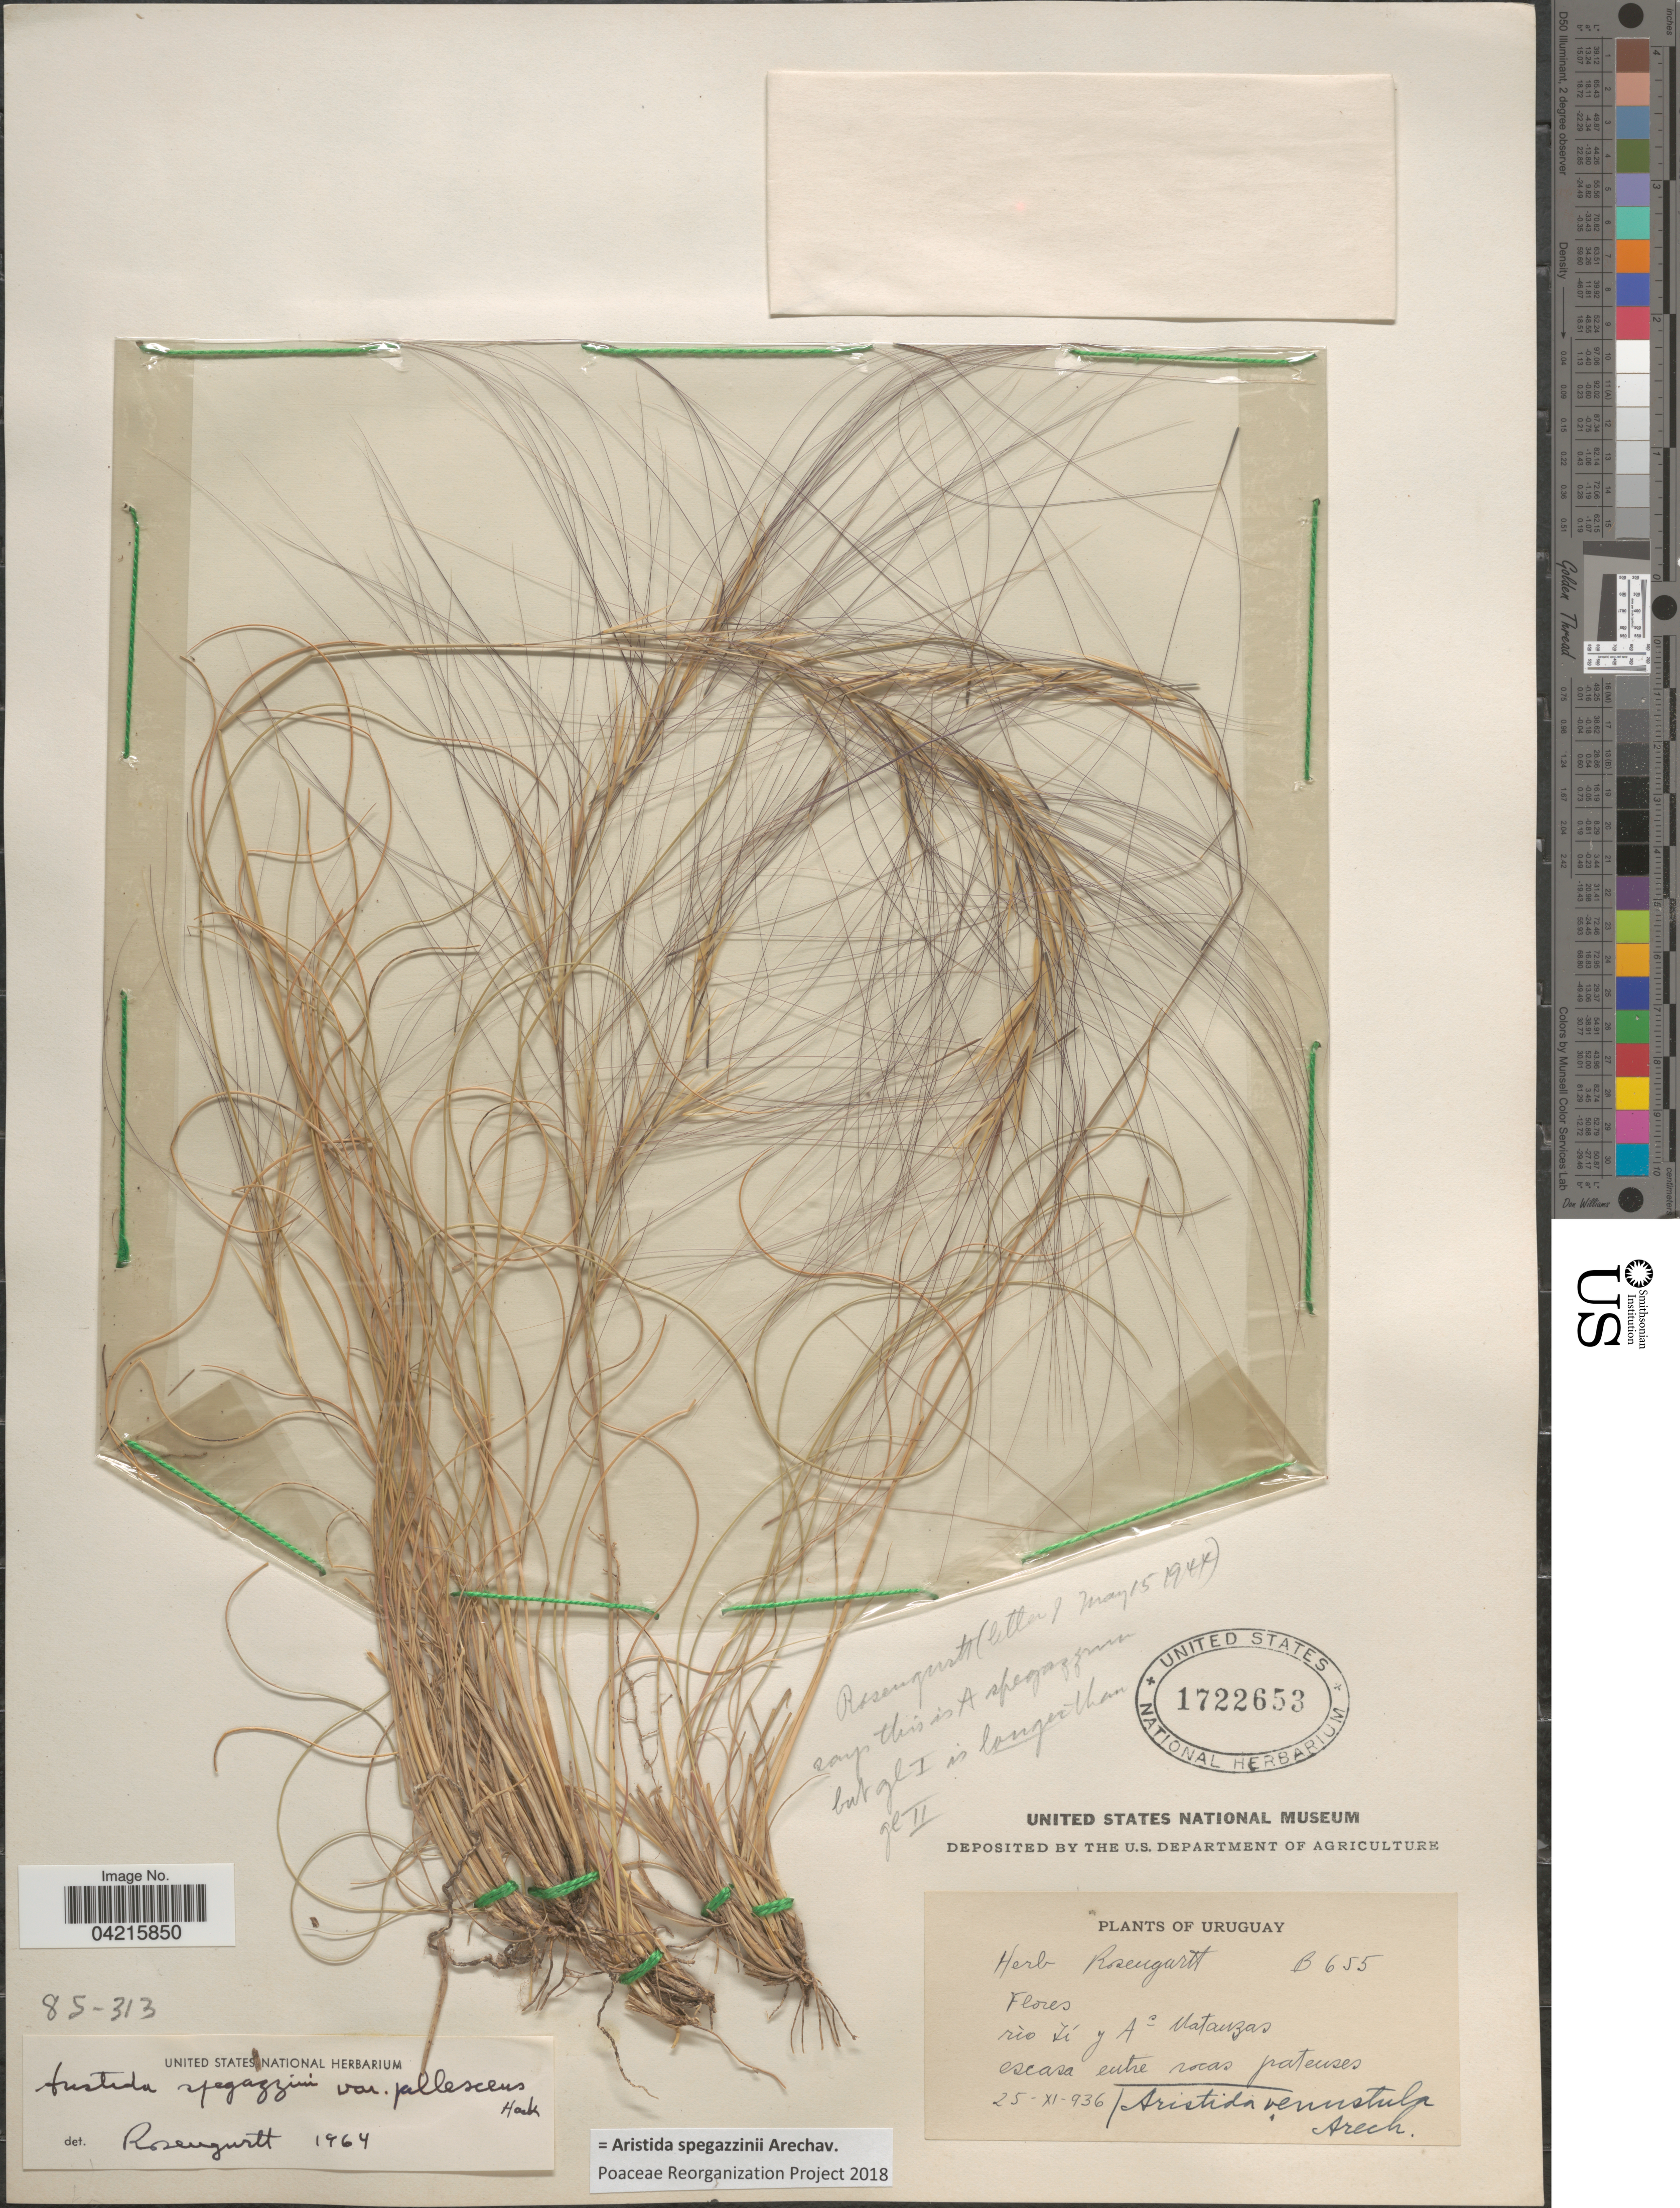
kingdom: Plantae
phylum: Tracheophyta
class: Liliopsida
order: Poales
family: Poaceae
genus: Aristida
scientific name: Aristida spegazzinii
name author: Arechav.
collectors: ex herb. Rosengurtt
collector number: B655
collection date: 1936-11-25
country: Uruguay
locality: Rìo Yí y A° Matanzas.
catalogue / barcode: US 1722653